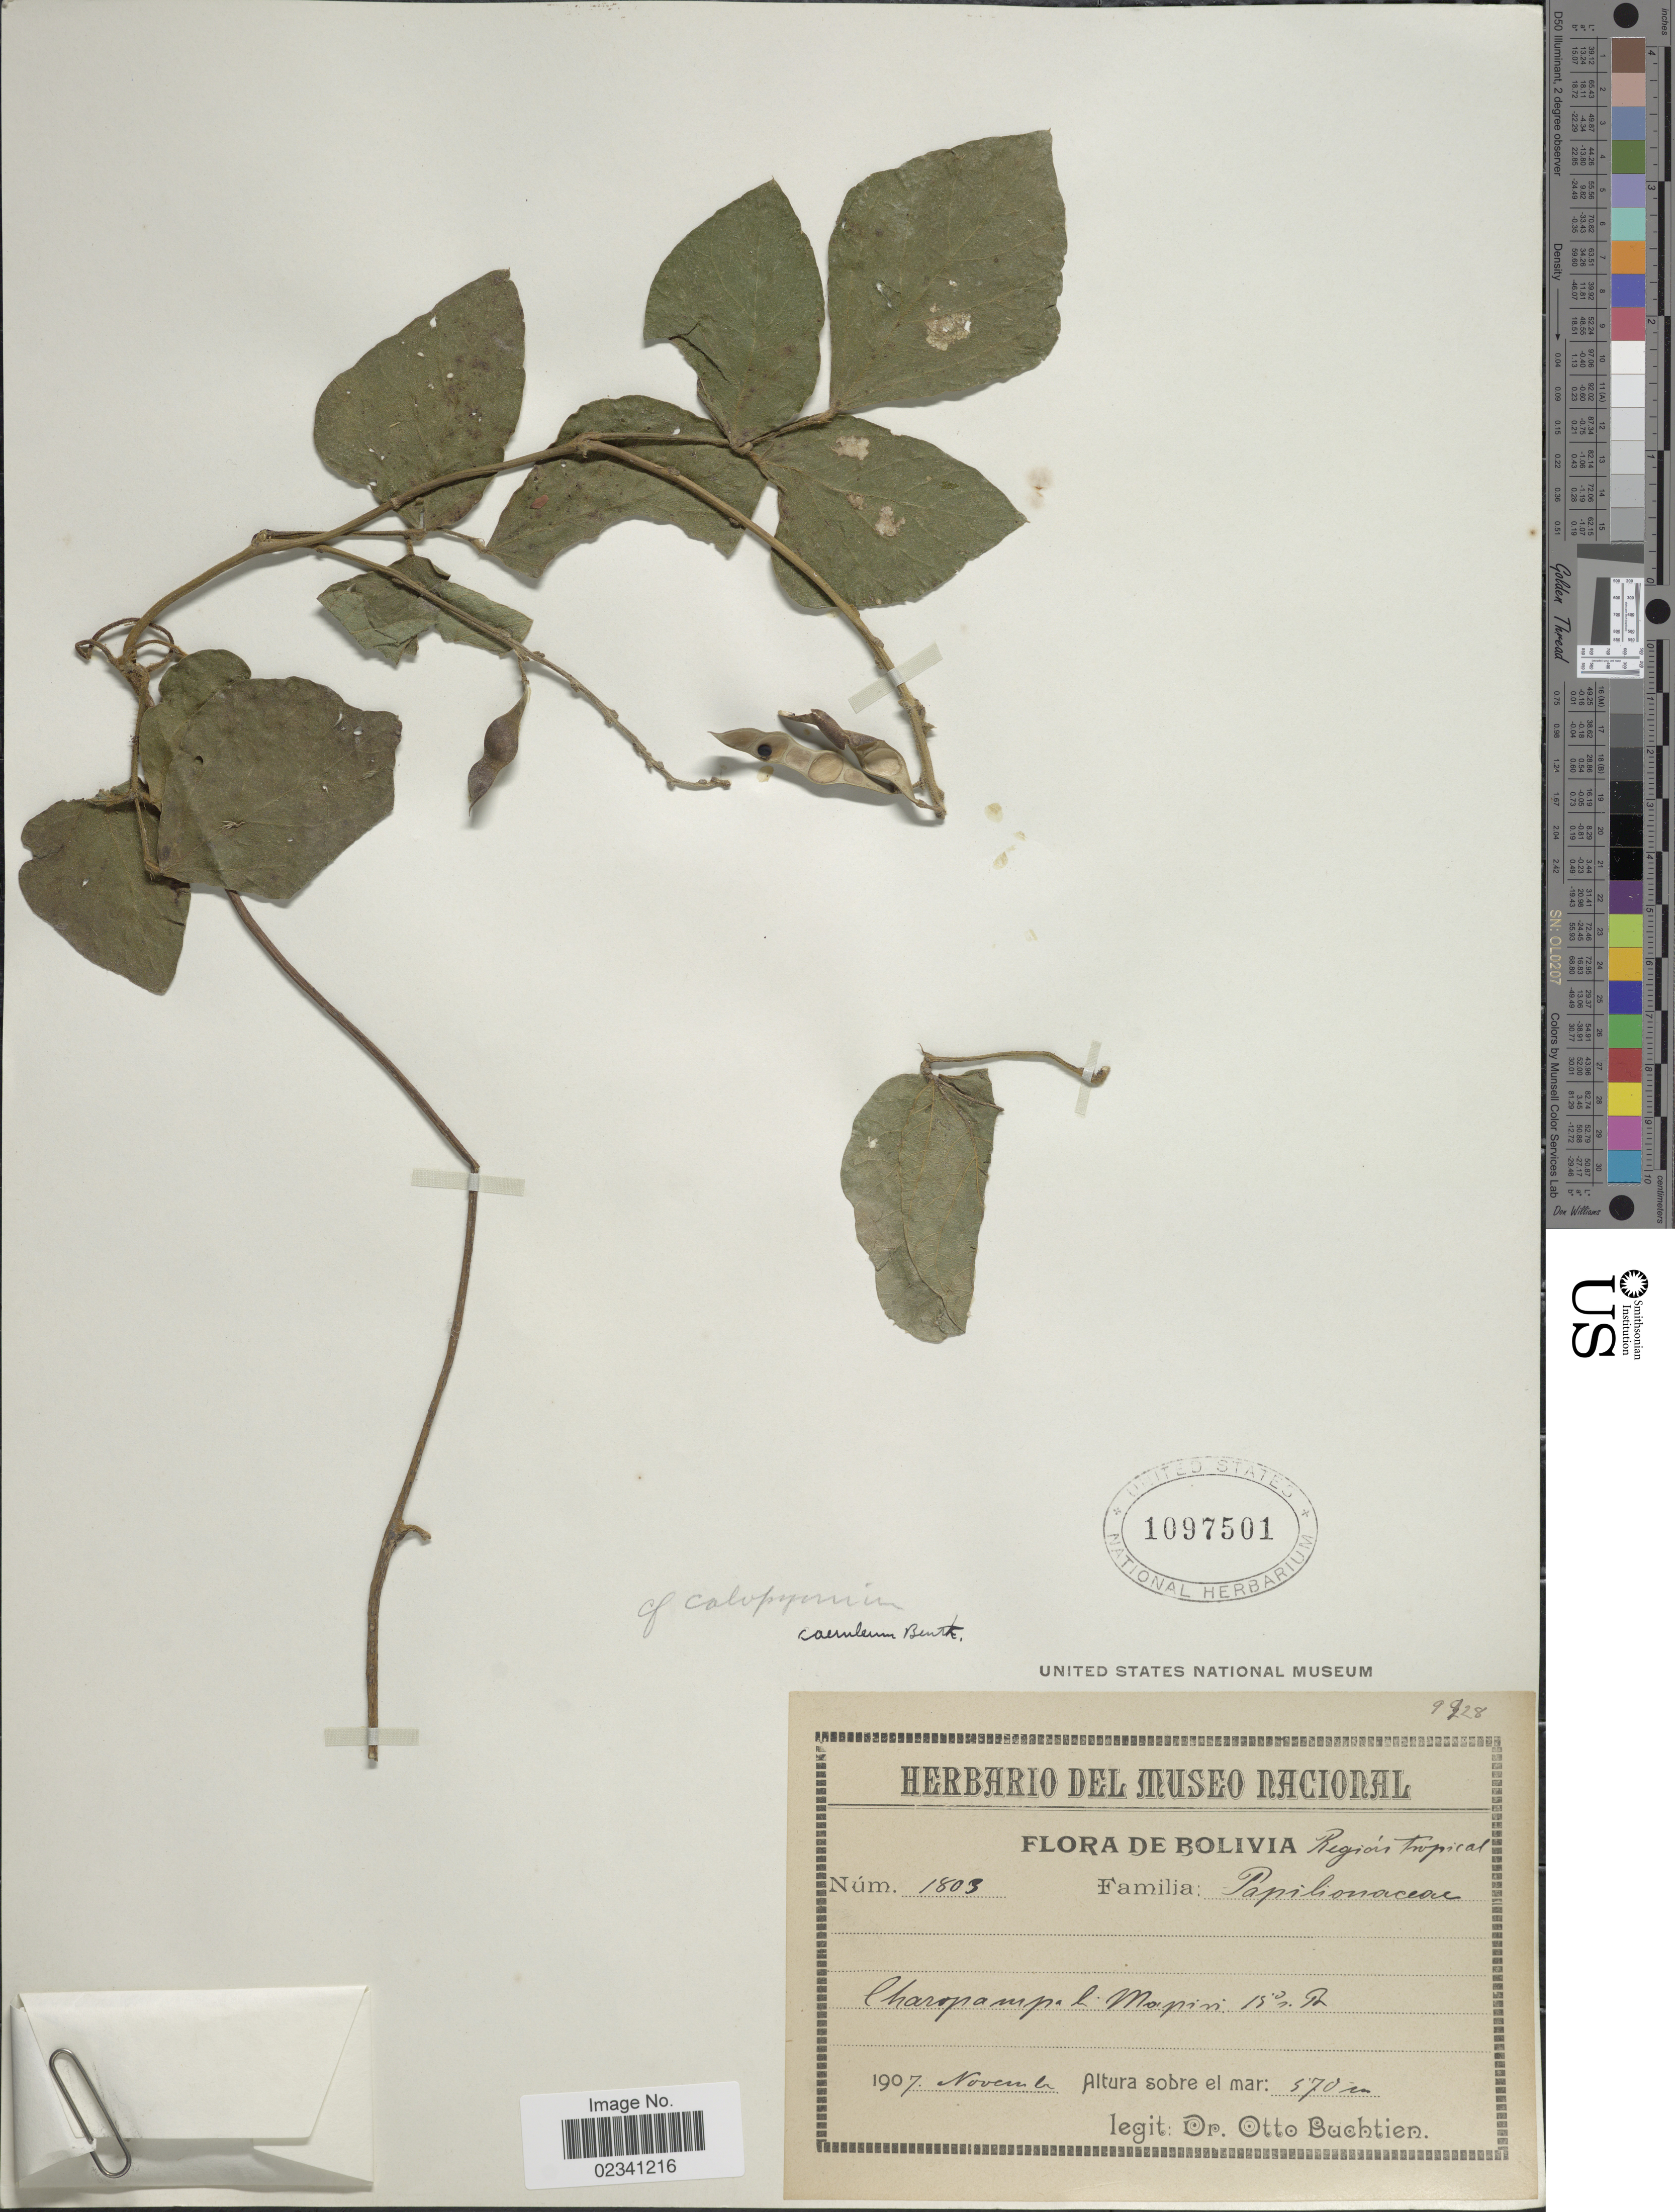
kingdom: Plantae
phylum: Tracheophyta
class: Magnoliopsida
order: Fabales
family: Fabaceae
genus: Calopogonium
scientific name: Calopogonium caeruleum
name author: (Benth.) C. Wright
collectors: O. Buchtien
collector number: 1803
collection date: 1907-11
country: Bolivia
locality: Region Tropical, Charopampa bei Mapini 15° Br.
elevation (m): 570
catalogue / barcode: US 1097501